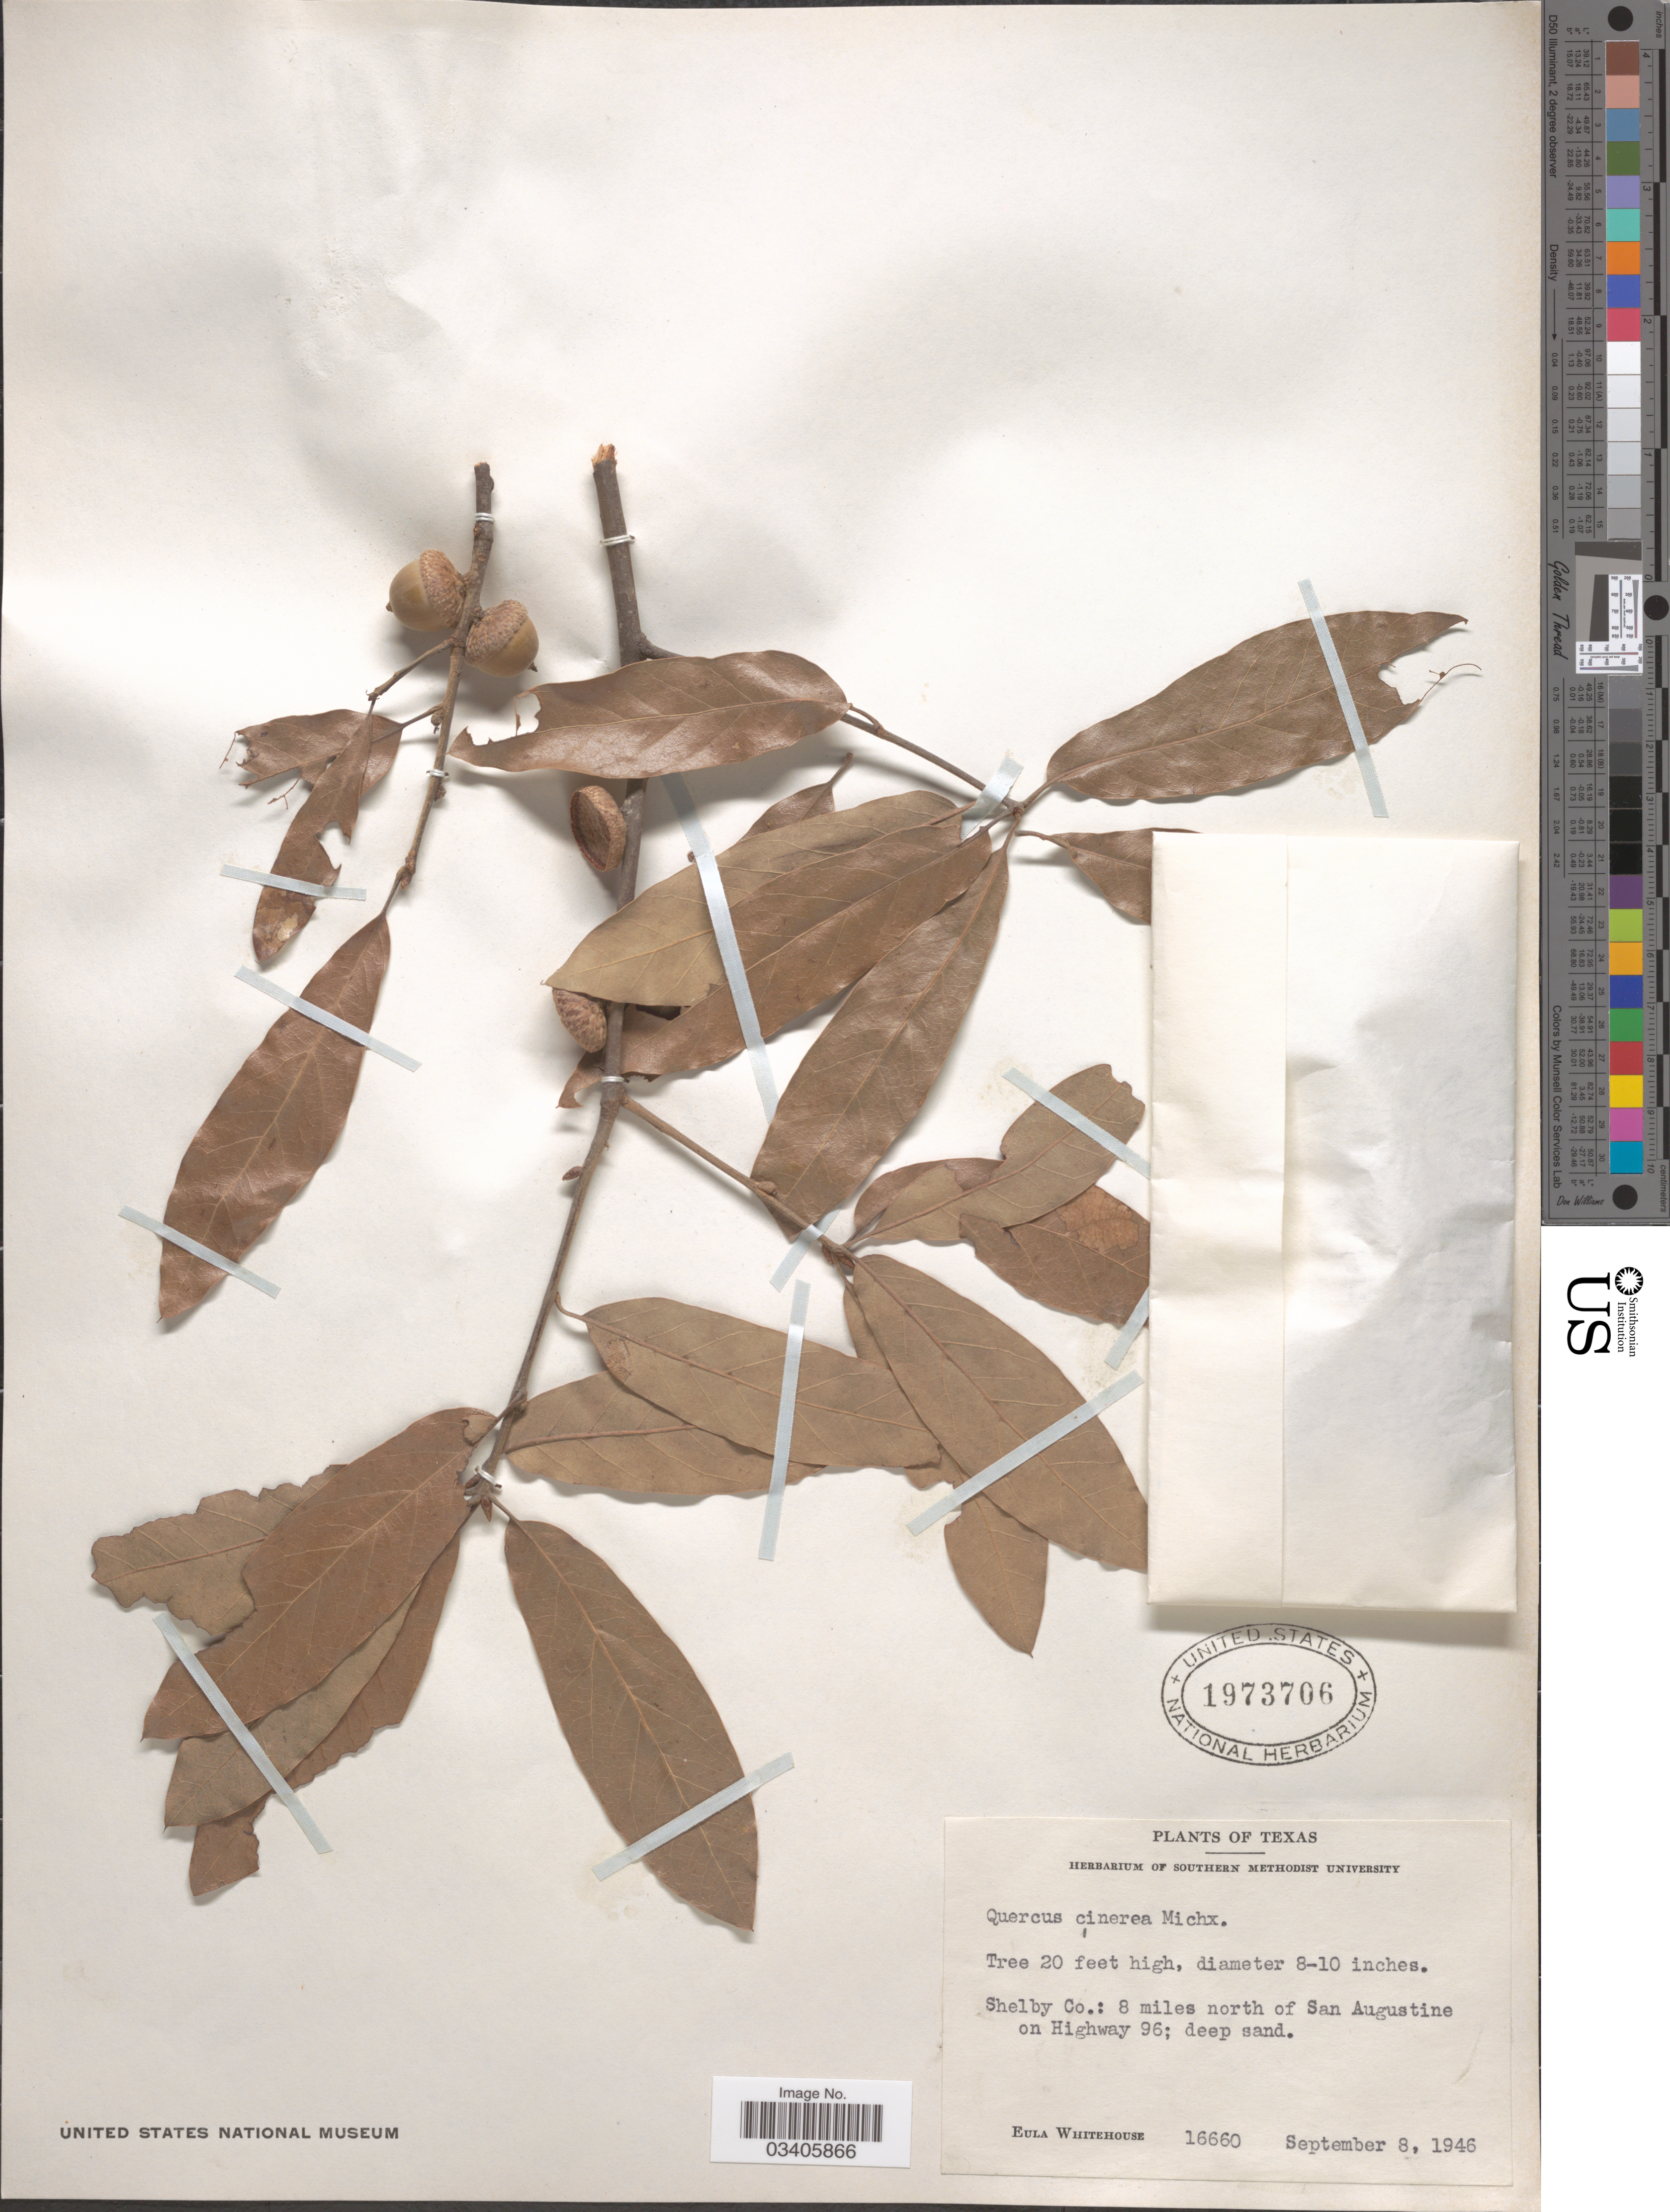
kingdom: Plantae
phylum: Tracheophyta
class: Magnoliopsida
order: Fagales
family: Fagaceae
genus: Quercus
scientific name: Quercus incana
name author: W. Bartram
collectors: E. Whitehouse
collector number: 16660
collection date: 1946-09-08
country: United States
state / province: Texas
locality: Shelby Co.: 8 miles north of San Augustine on Highway 96.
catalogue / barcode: US 1973706